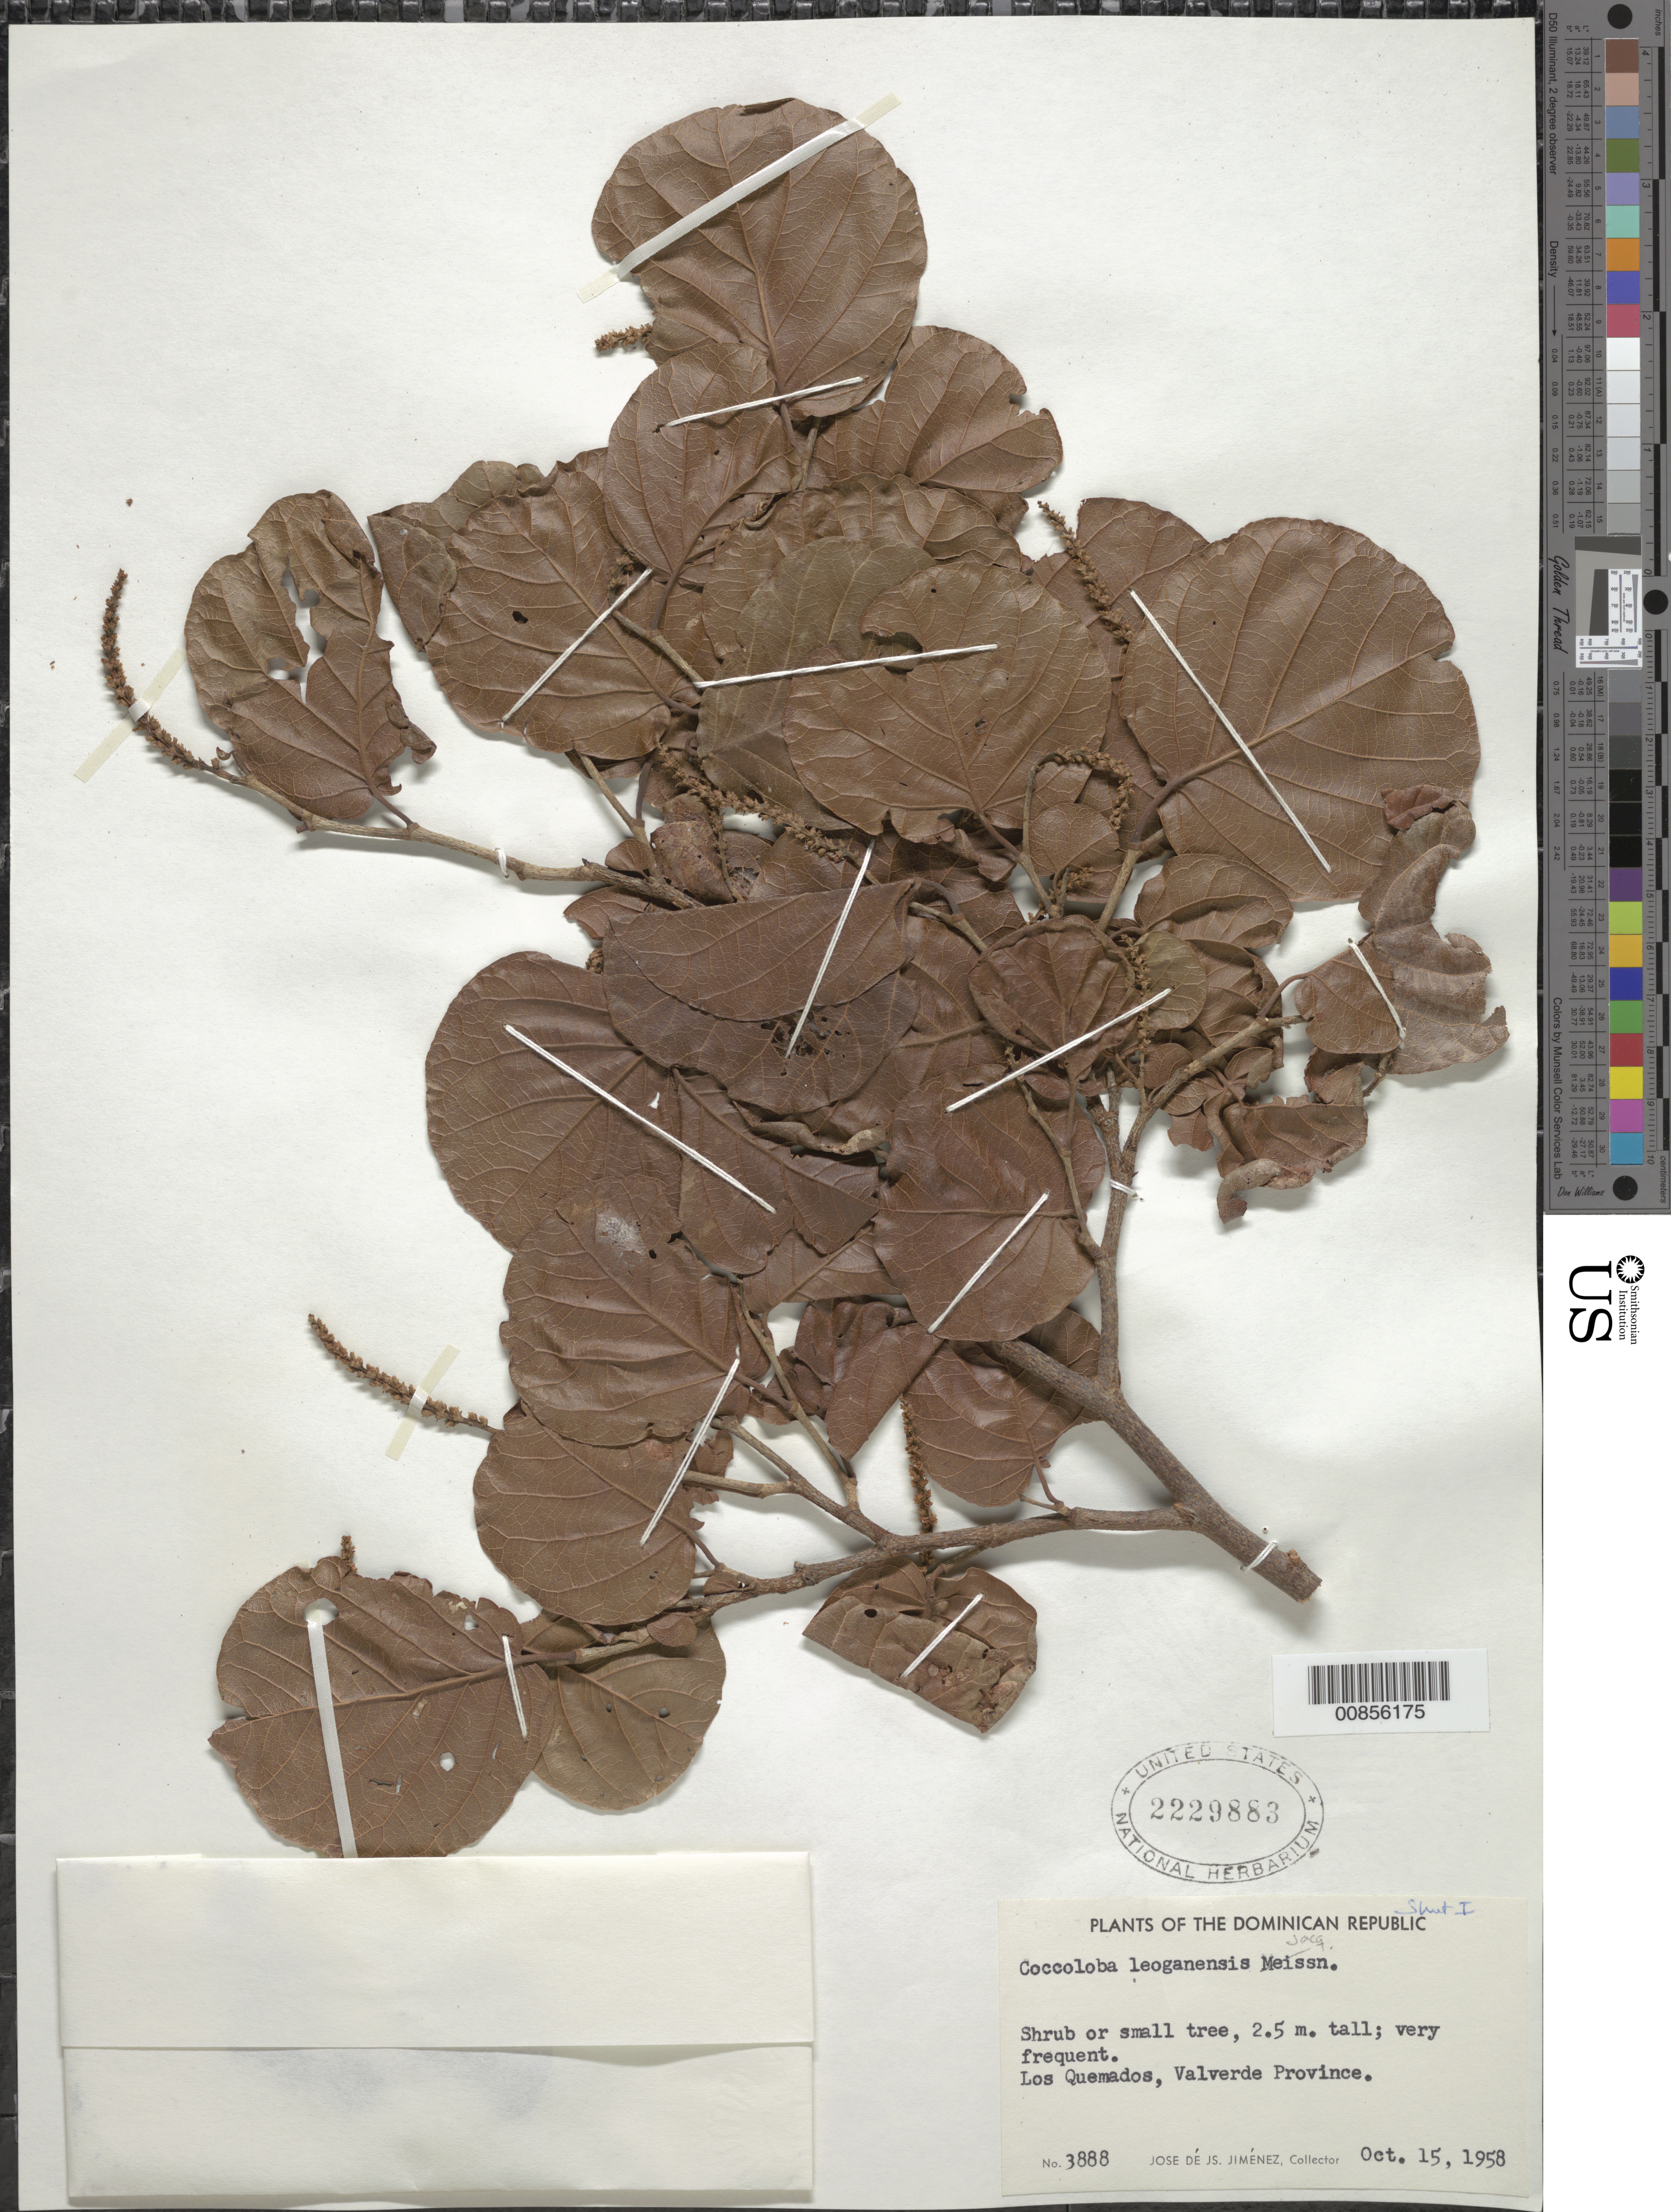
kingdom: Plantae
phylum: Tracheophyta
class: Magnoliopsida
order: Caryophyllales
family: Polygonaceae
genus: Coccoloba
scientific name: Coccoloba leoganensis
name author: Jacq.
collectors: J. J. Jiménez Almonte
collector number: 3888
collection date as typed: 15 Oct 1958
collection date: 1958-10-15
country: Dominican Republic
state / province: Valverde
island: Hispaniola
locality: Los Quemados.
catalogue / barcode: US 2229883